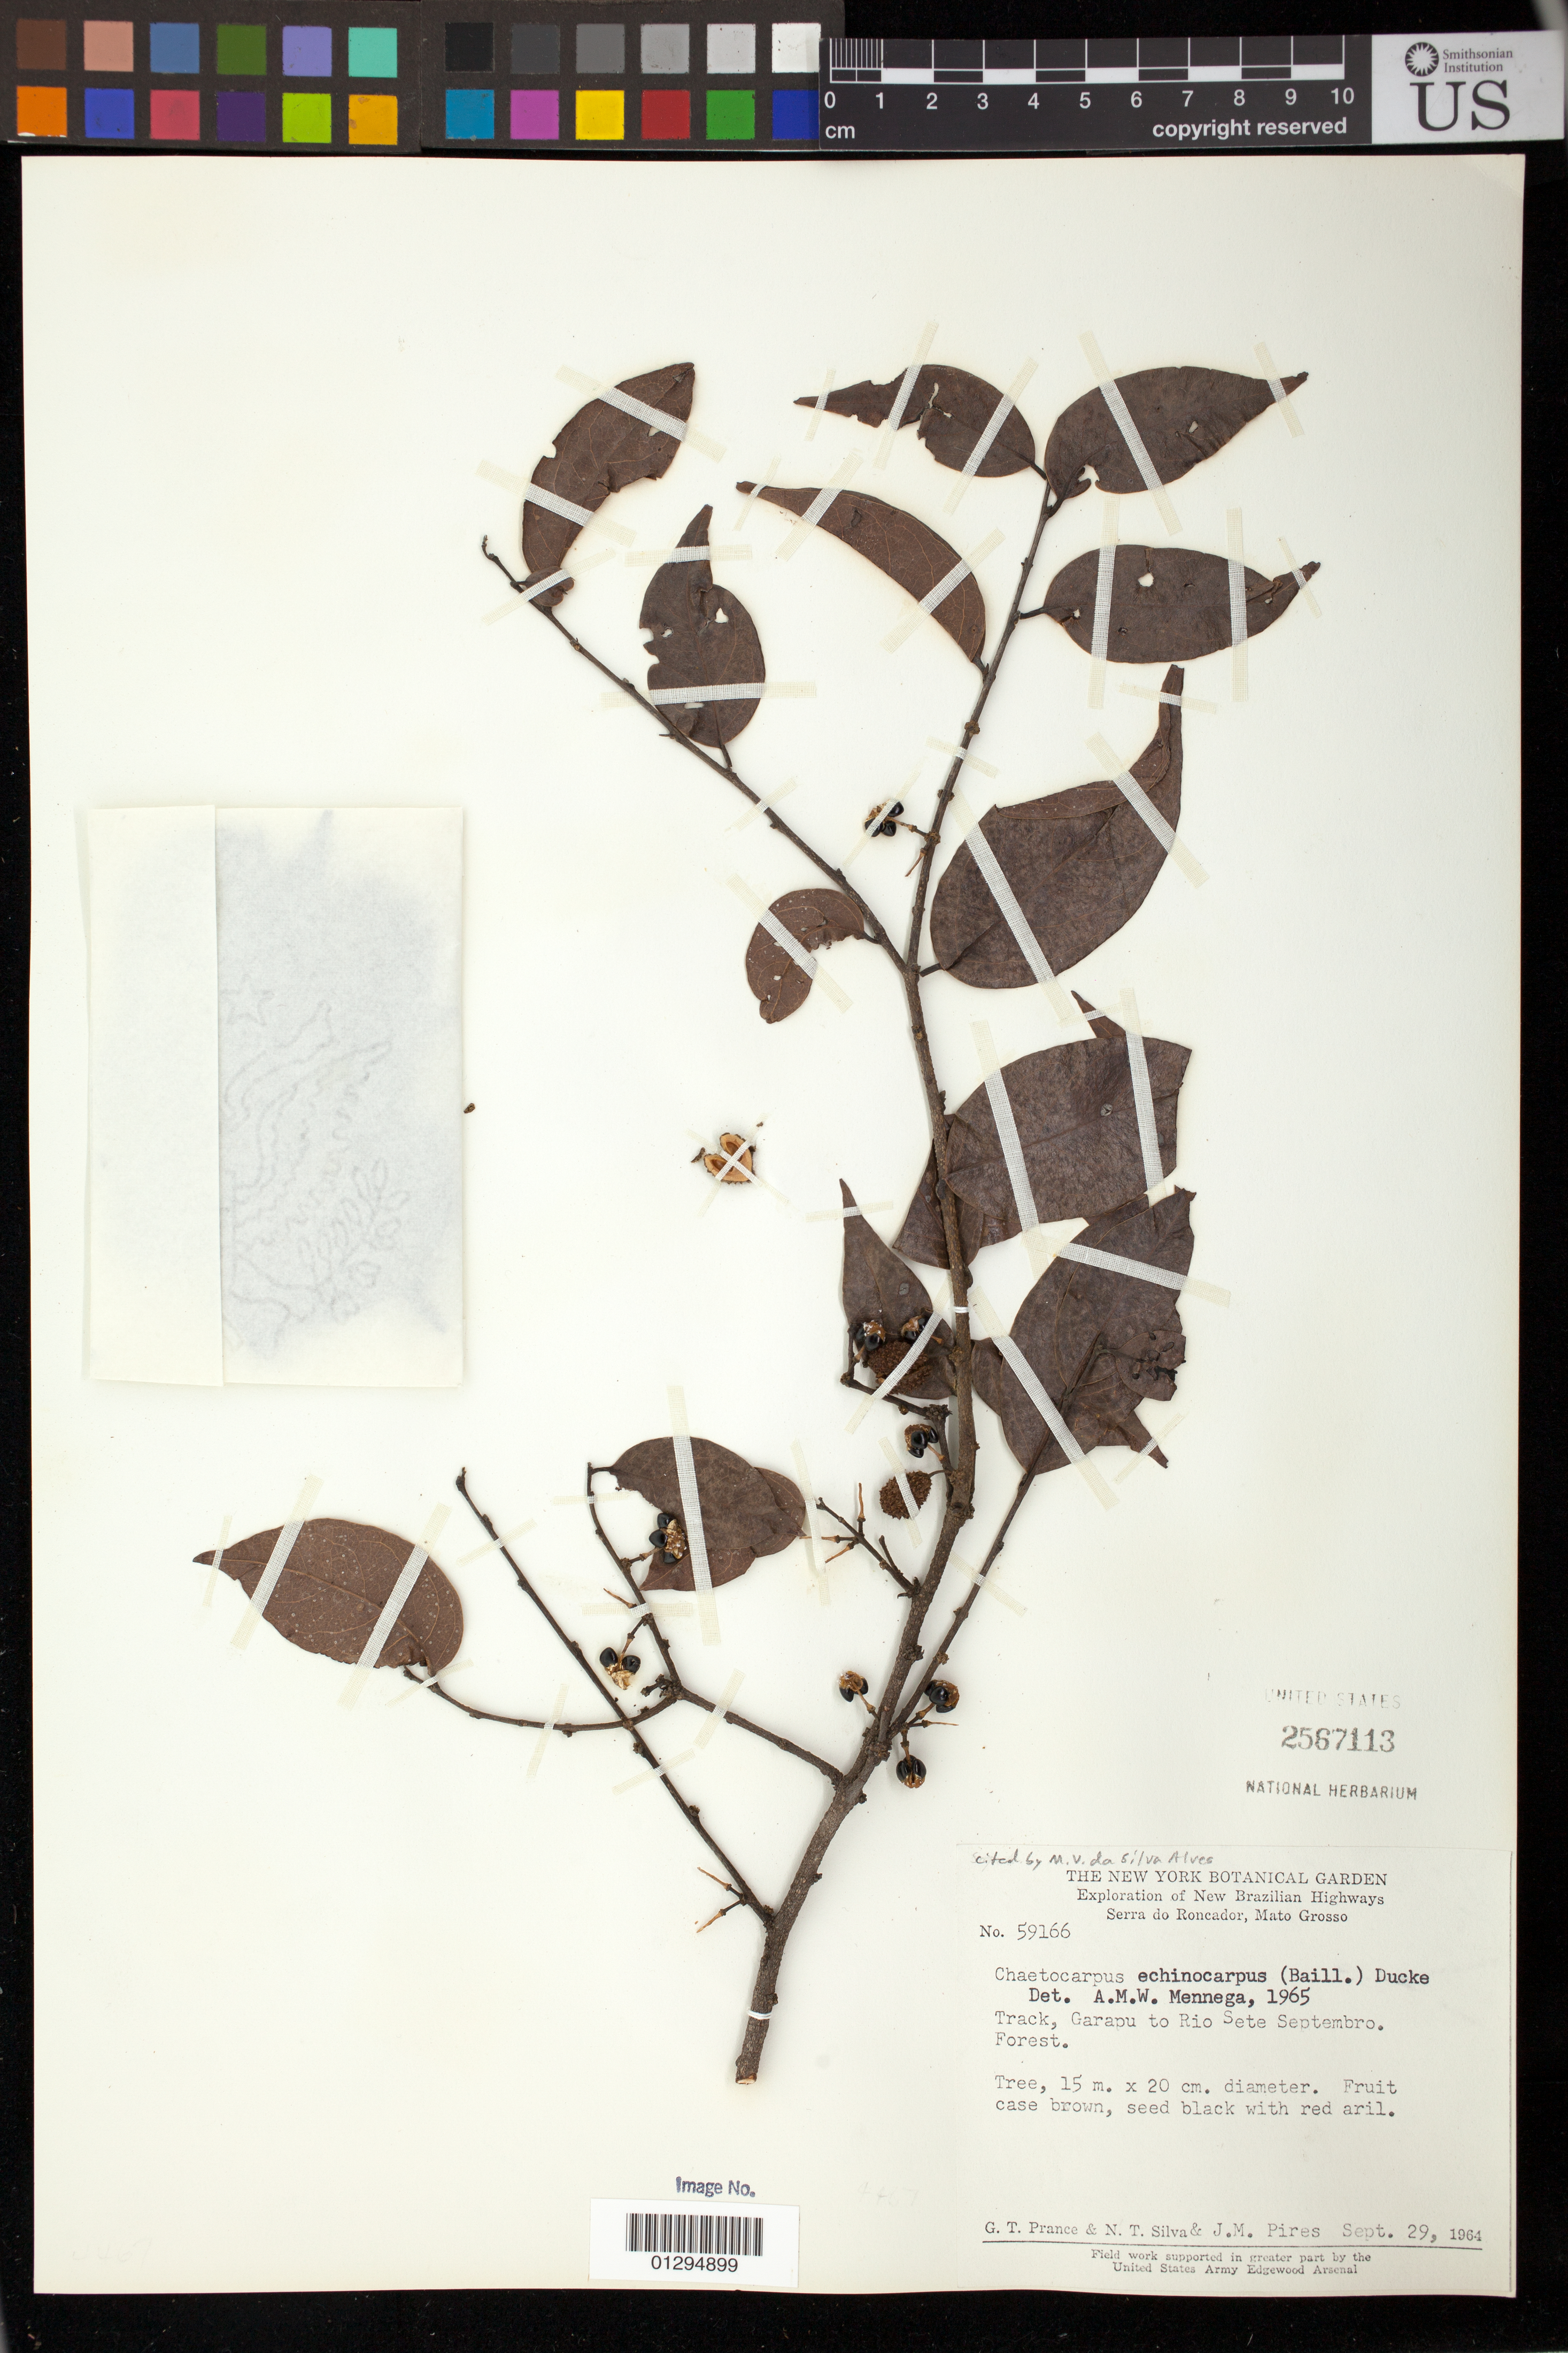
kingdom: Plantae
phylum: Tracheophyta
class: Magnoliopsida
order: Malpighiales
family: Peraceae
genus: Chaetocarpus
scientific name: Chaetocarpus echinocarpus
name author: (Baill.) Ducke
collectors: G. T. Prance, N. T. Silva & J. M. Pires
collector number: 59166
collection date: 1964-09-29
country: Brazil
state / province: Mato Grosso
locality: Serra do Roncador. Track, Garapu to Rio Sete Septembro.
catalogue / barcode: US 2567113